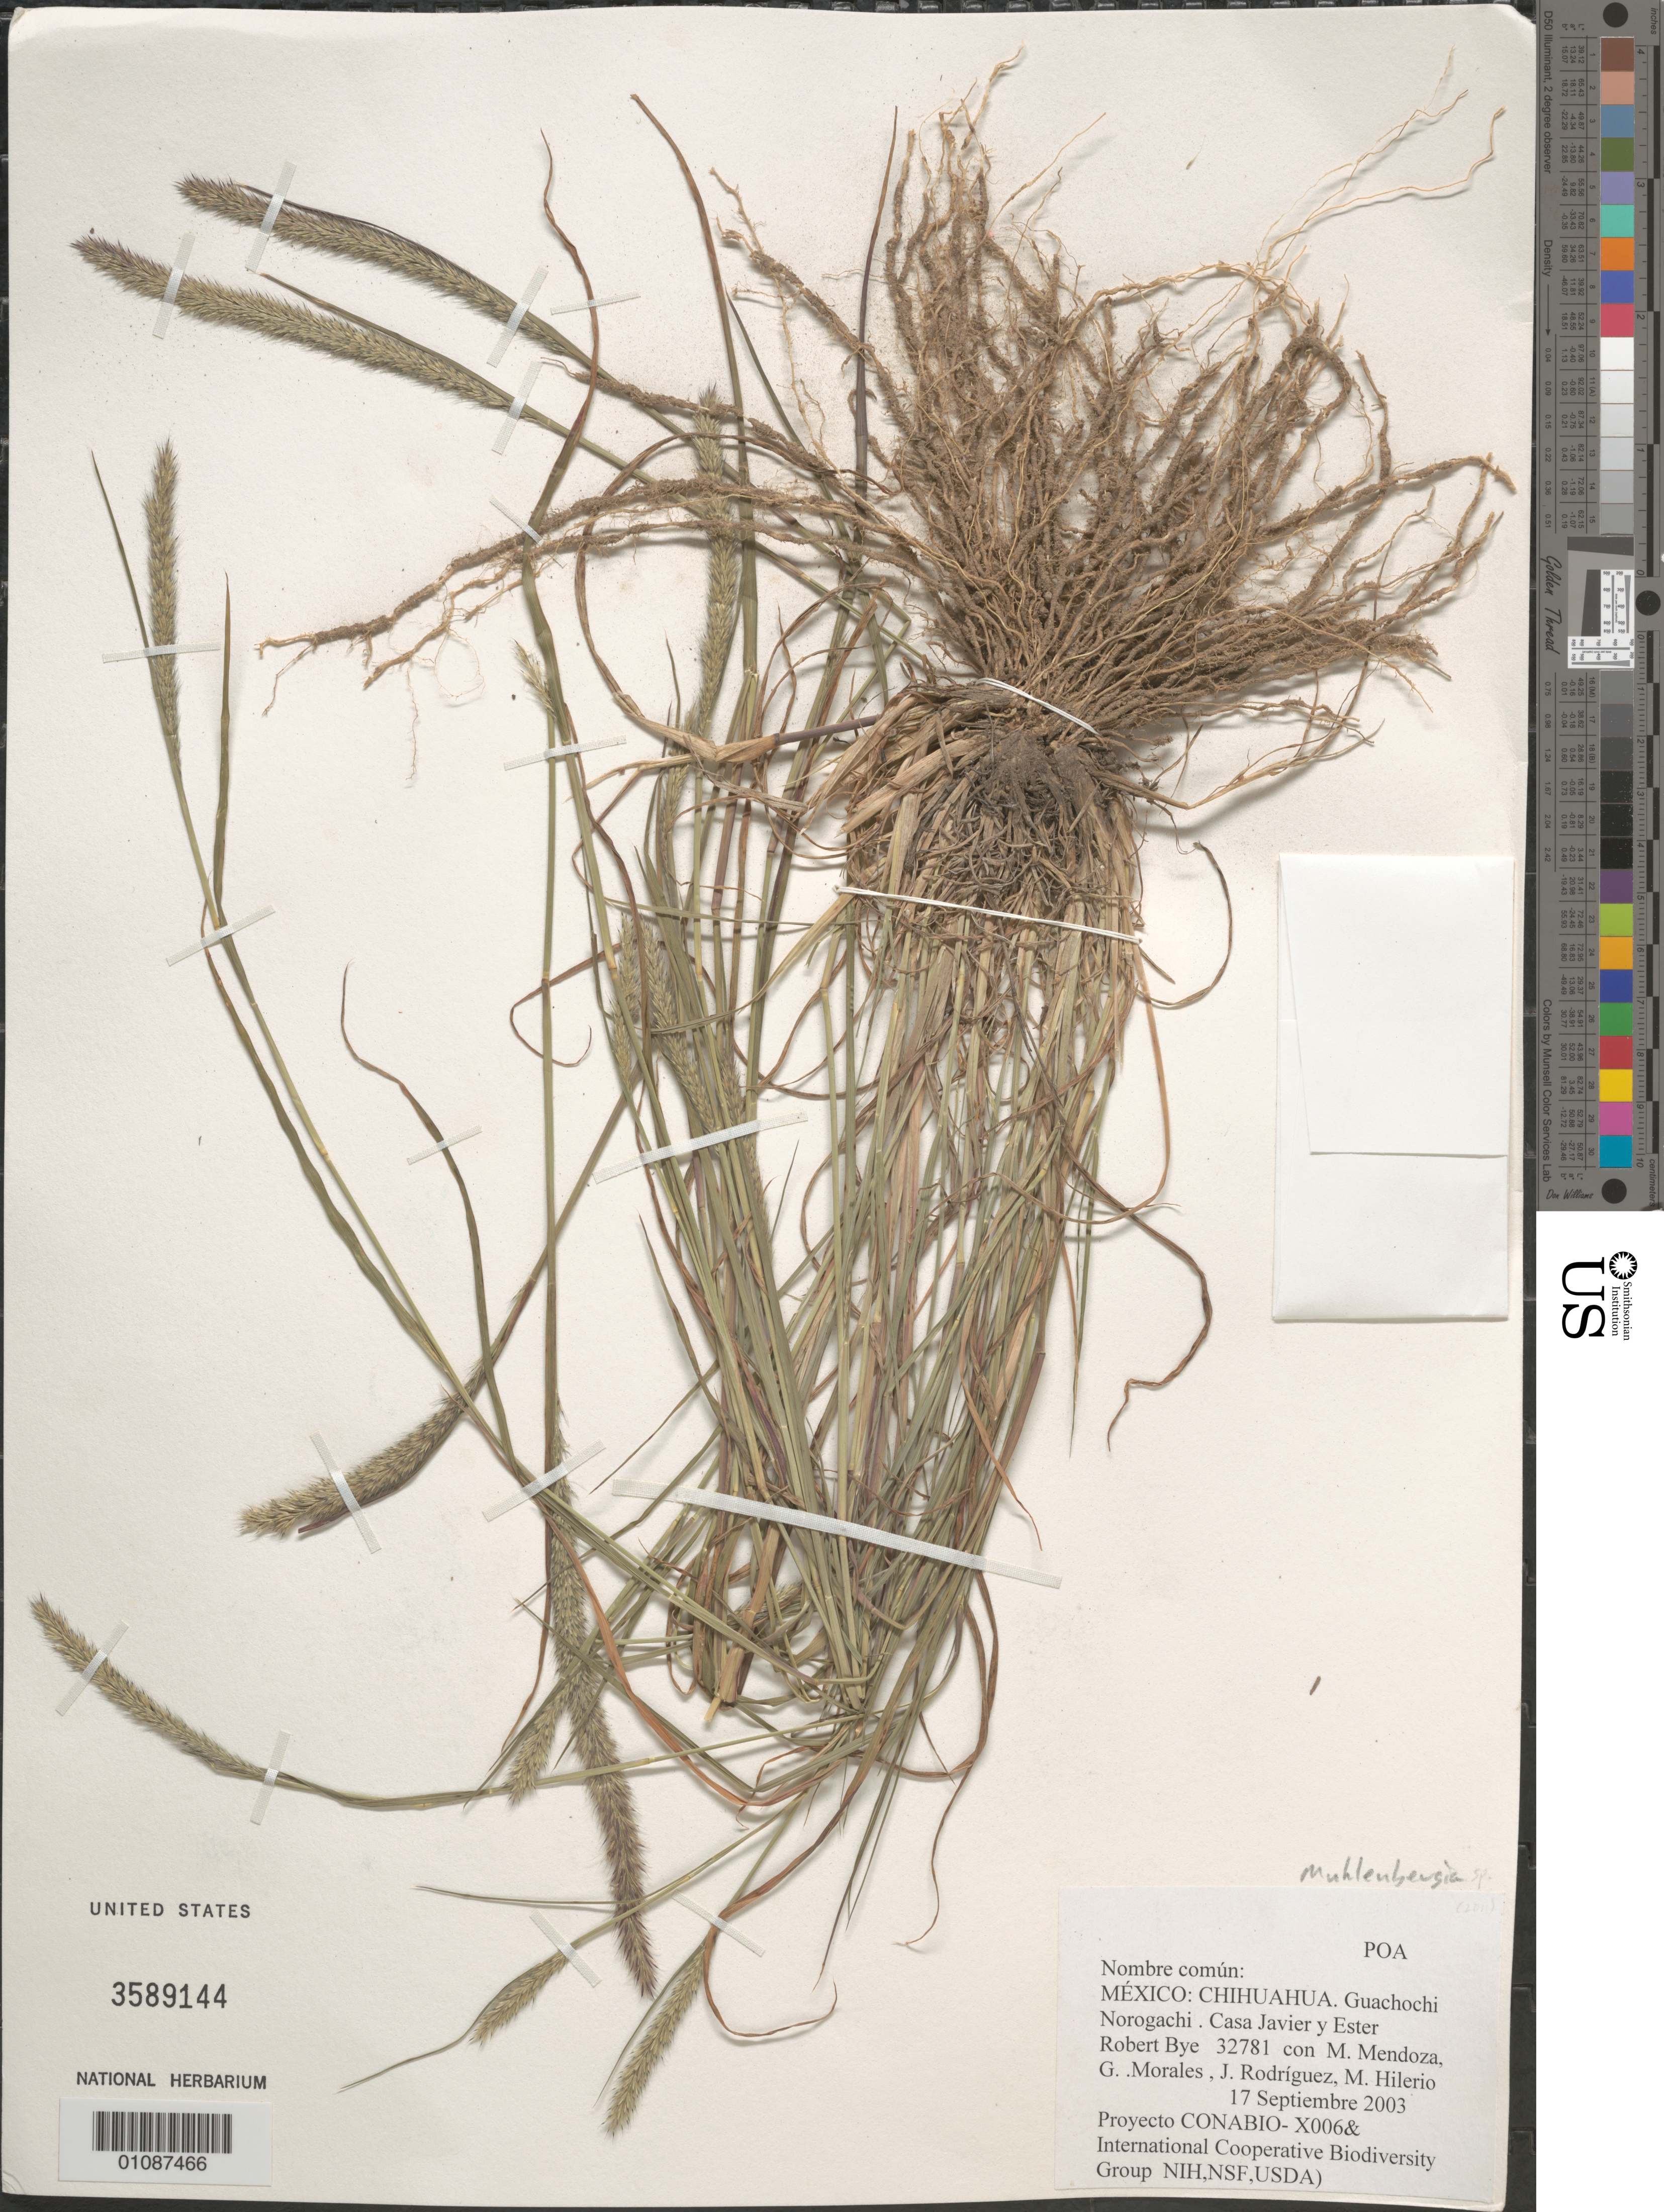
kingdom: Plantae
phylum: Tracheophyta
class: Liliopsida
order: Poales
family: Poaceae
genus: Muhlenbergia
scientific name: Muhlenbergia sp.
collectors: R. A. Bye, M. Mendoza Garcia, G. Morales, J. Rodríguez & M. Hilerio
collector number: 32781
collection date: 2003-09-17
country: Mexico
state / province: Chihuahua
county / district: Guachochi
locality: Norogachi, Casa Javier y Ester.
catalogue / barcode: US 3589144